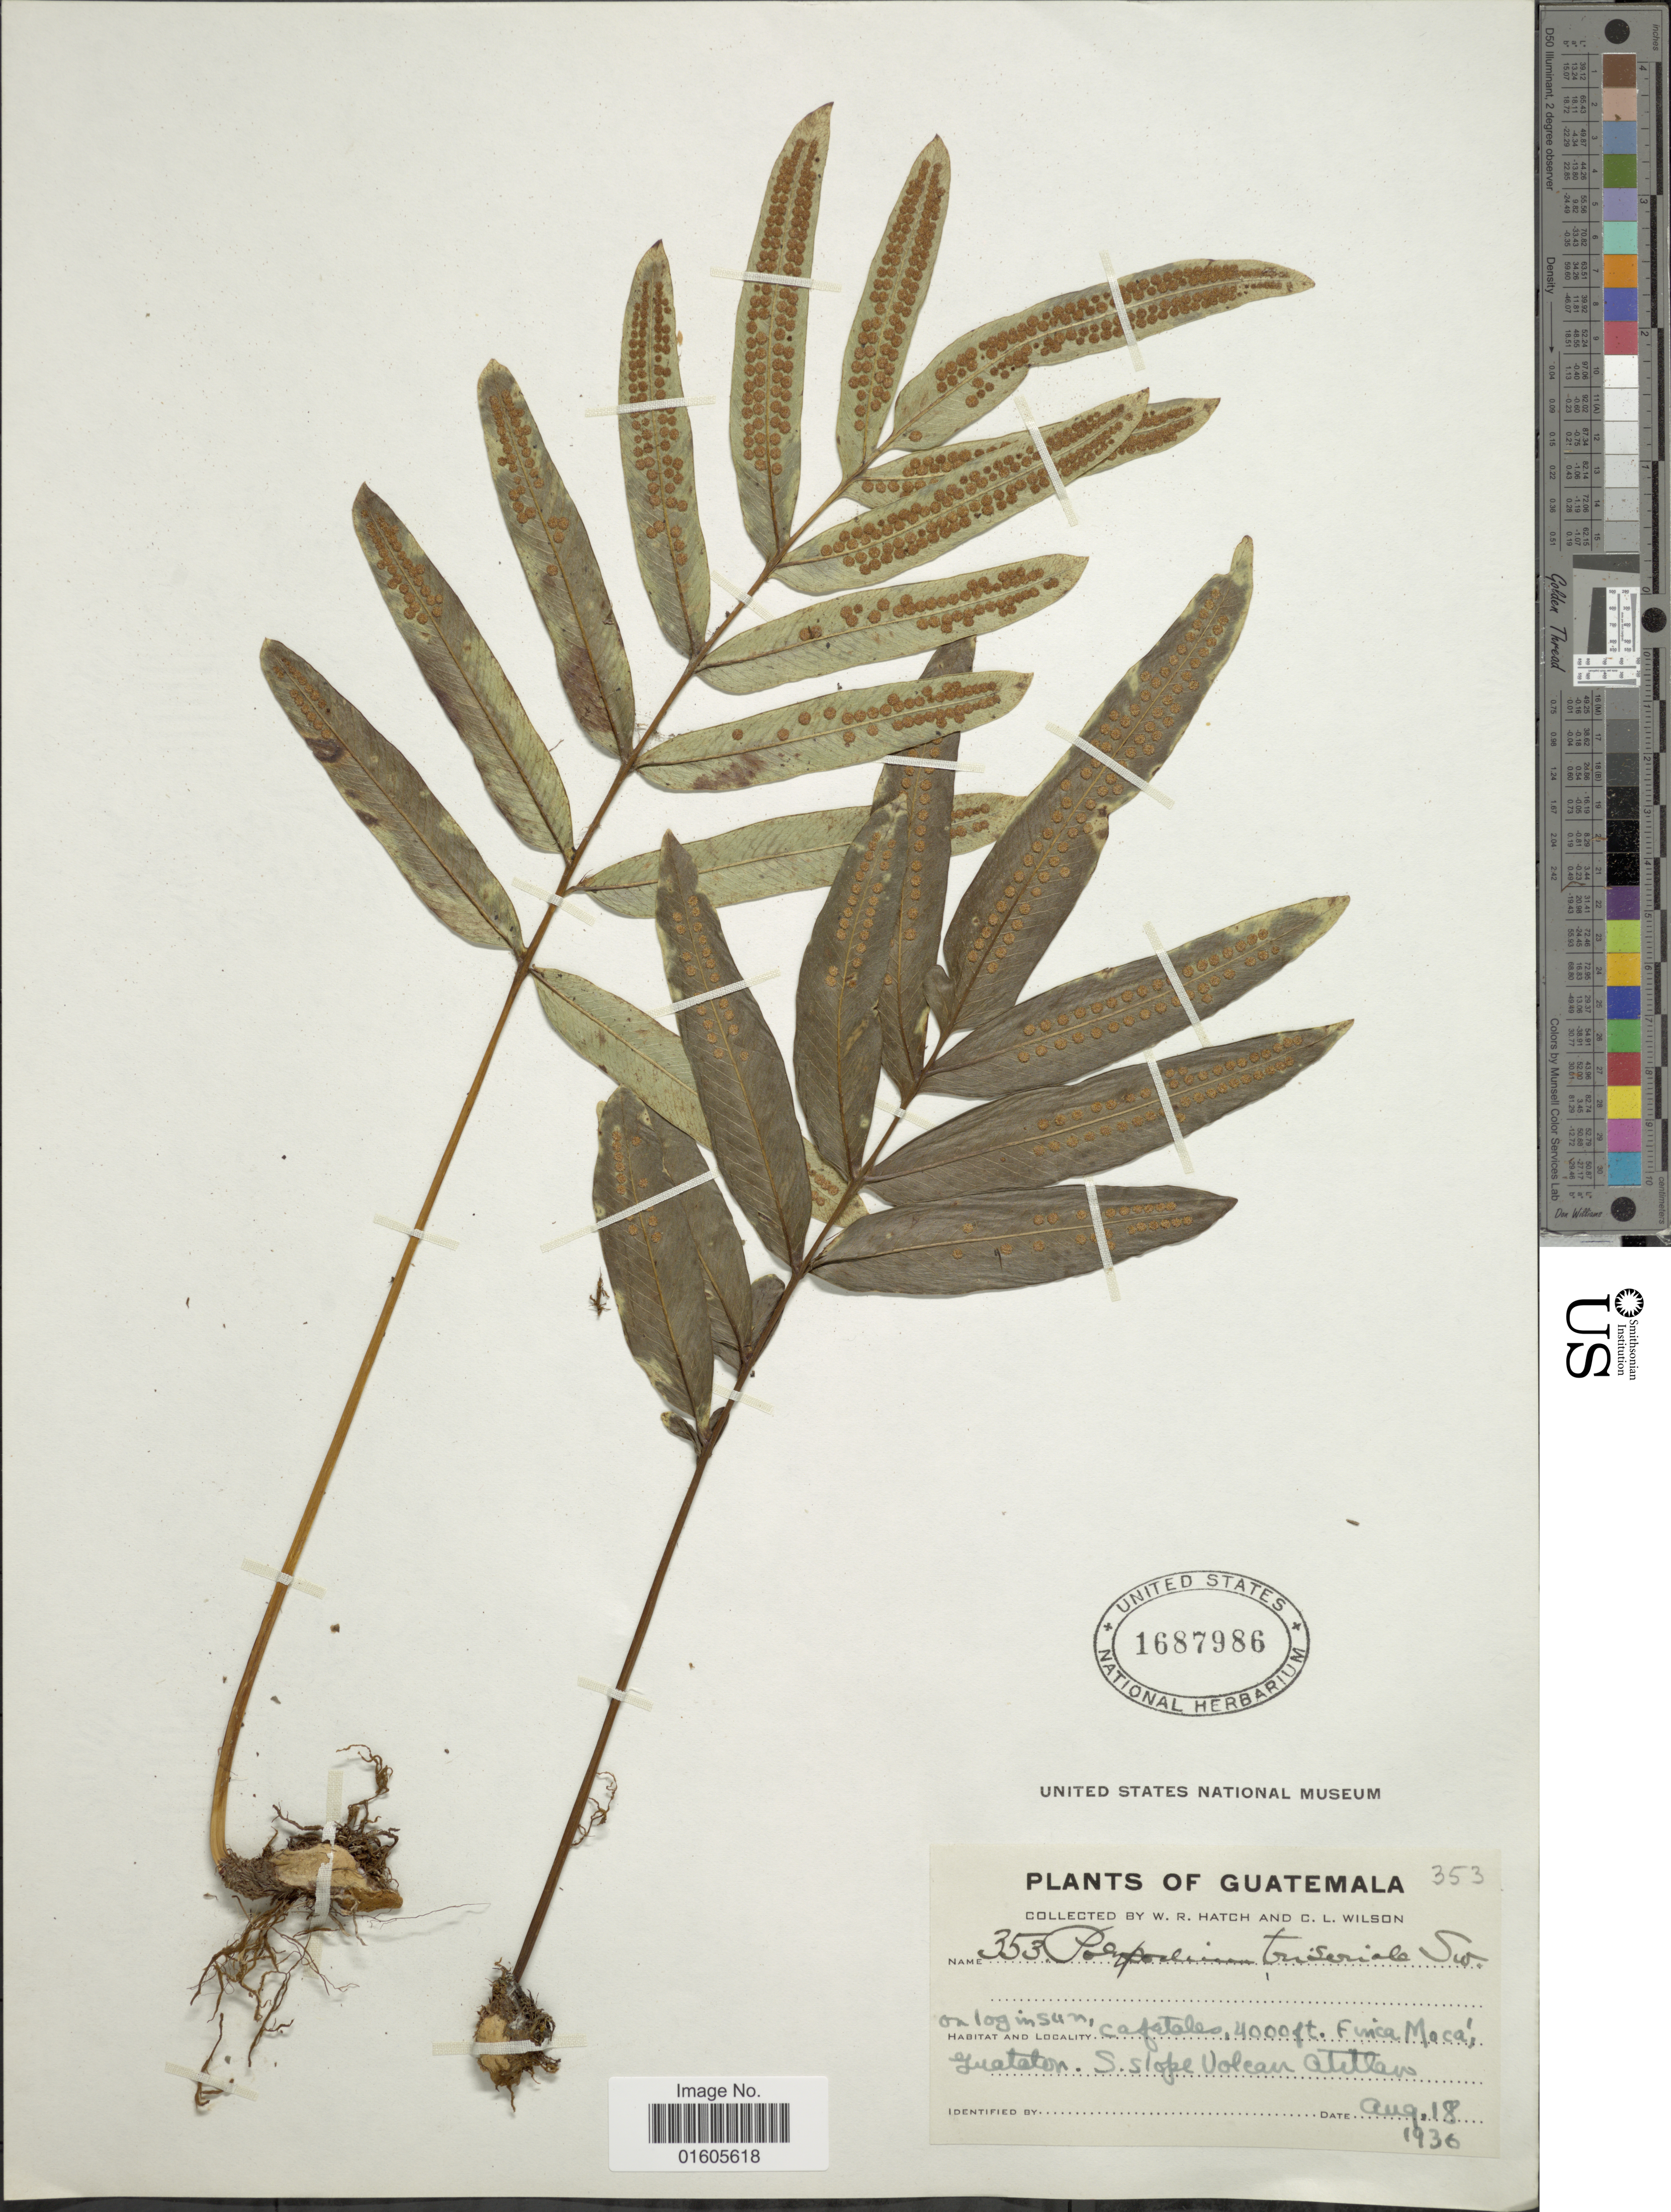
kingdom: Plantae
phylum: Tracheophyta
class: Polypodiopsida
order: Polypodiales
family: Polypodiaceae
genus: Serpocaulon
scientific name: Serpocaulon triseriale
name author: (Sw.) A.R. Sm.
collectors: W. Hatch & C. L. Wilson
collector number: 353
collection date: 1936-08-18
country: Guatemala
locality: On log in sun, cafetales, Finca Mocá, Guatalon, S slope Volcan Atitlan.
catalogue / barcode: US 1687986